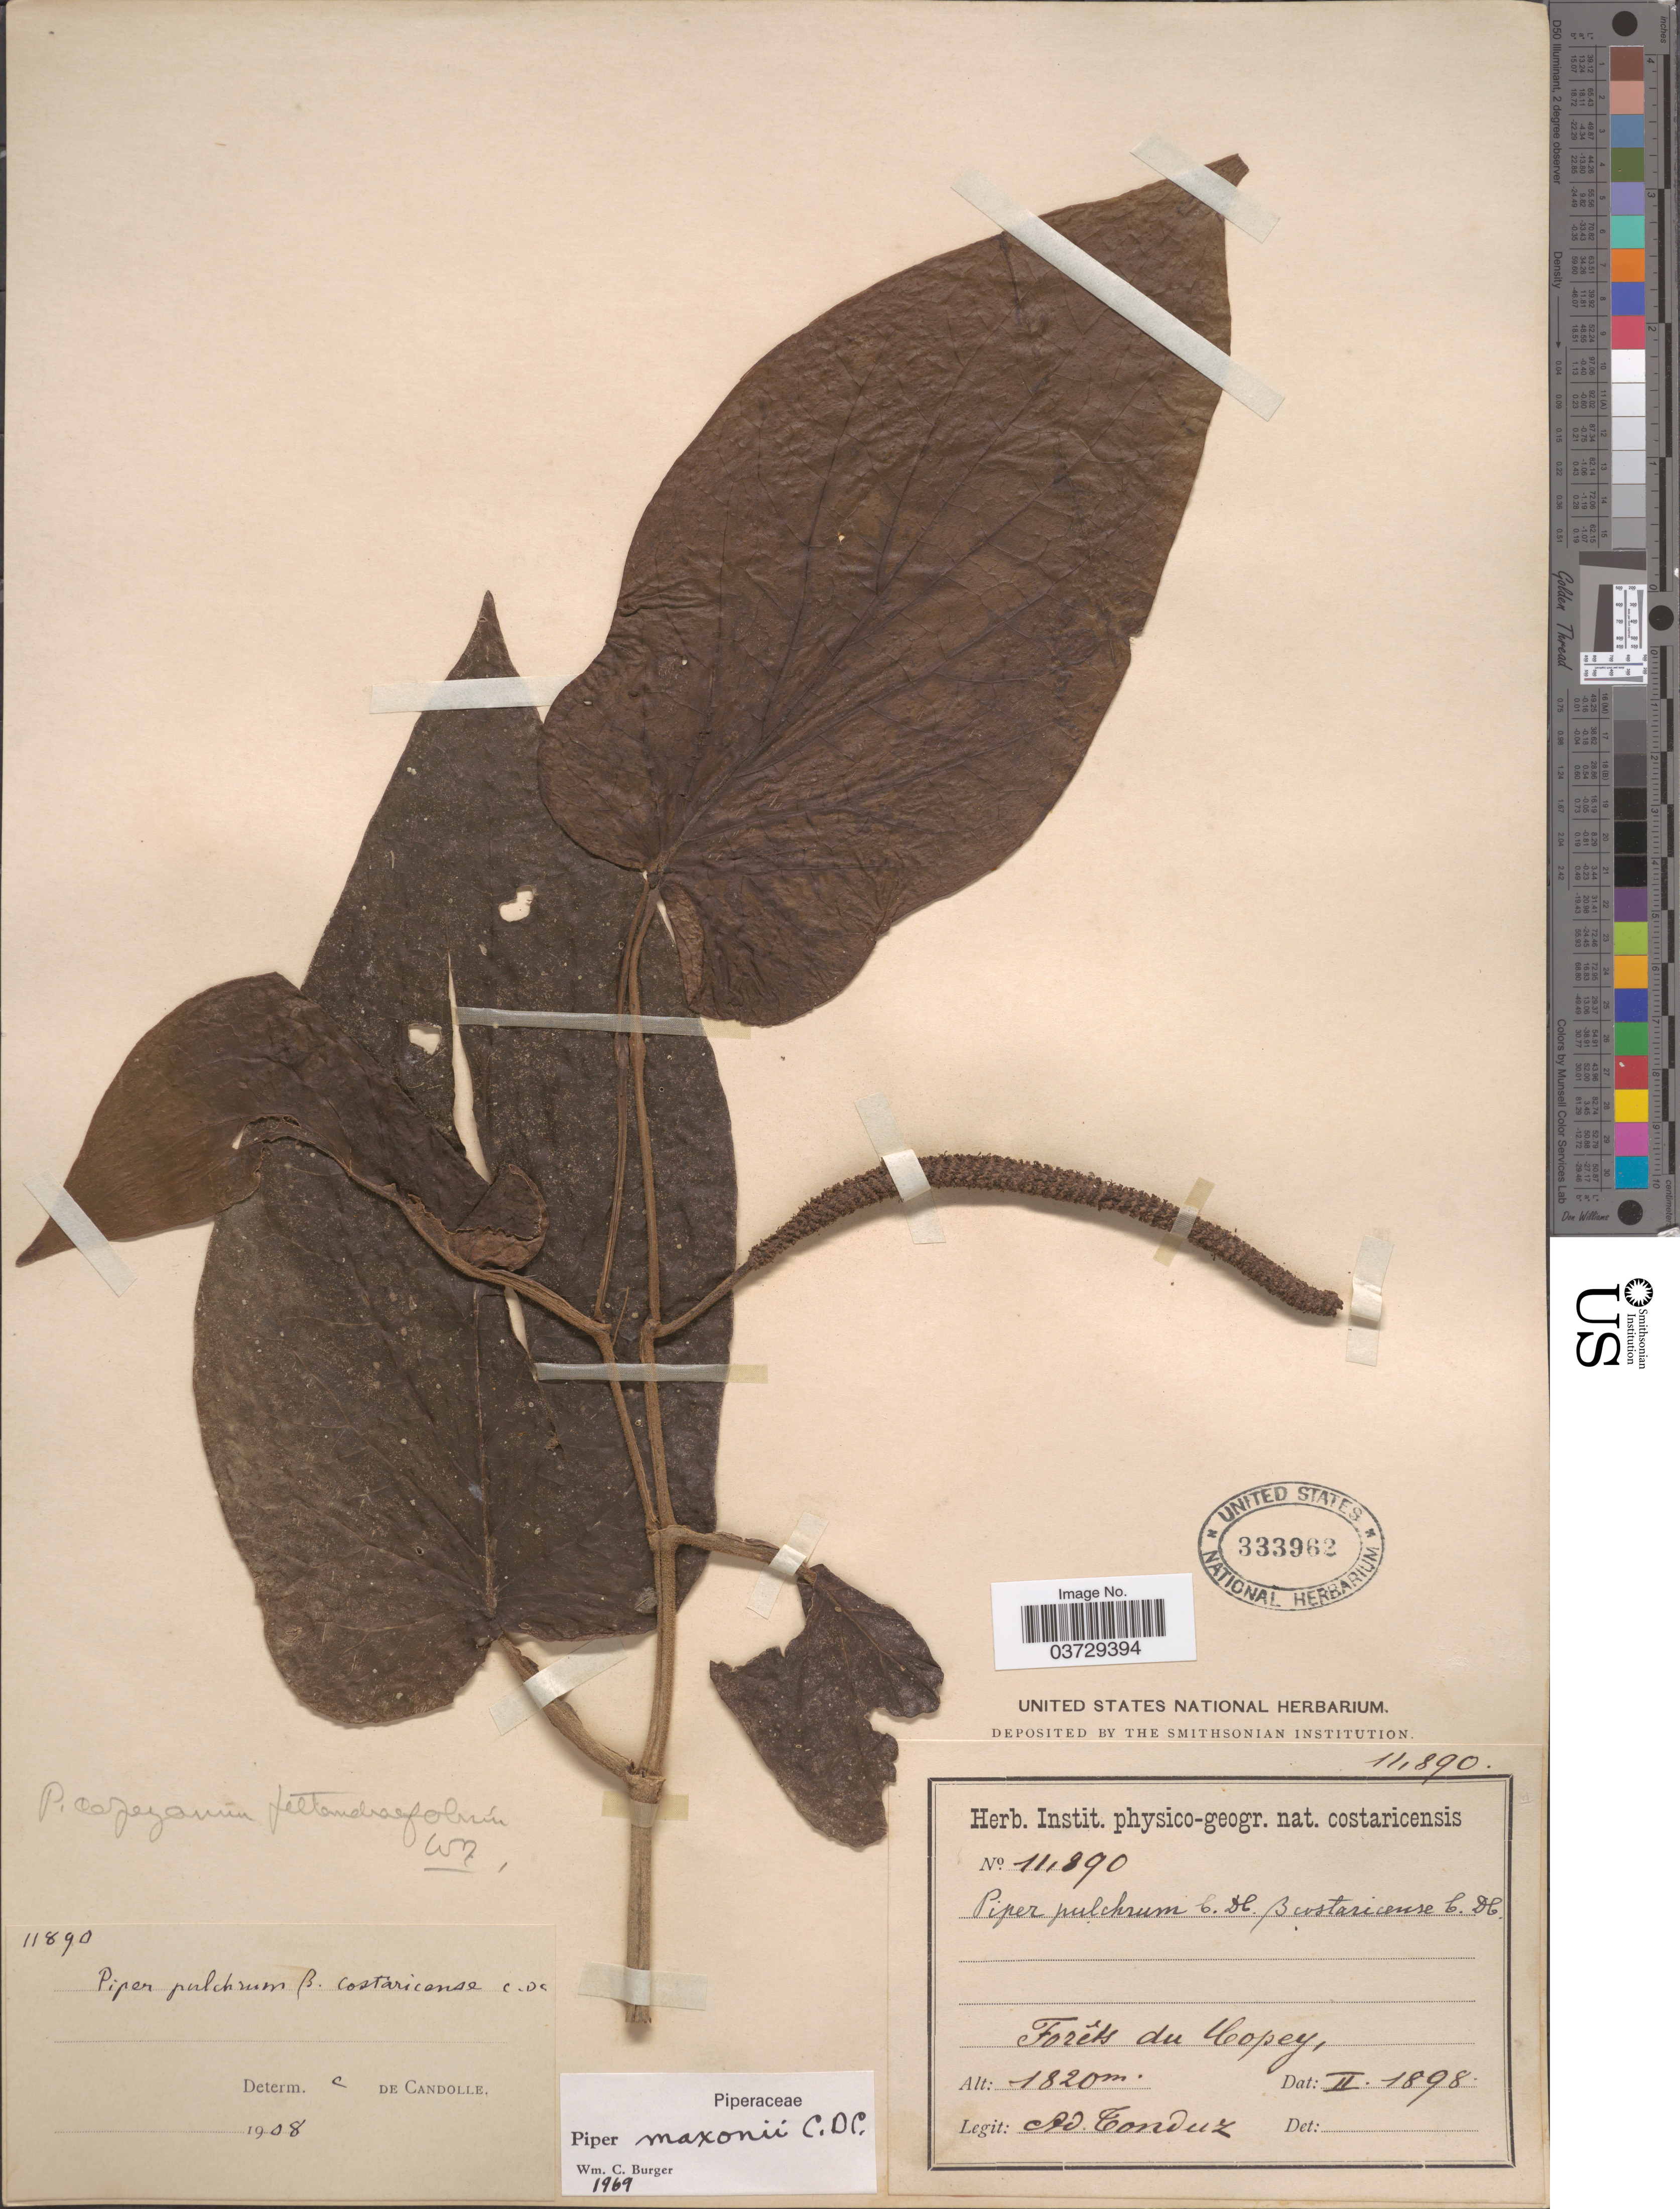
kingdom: Plantae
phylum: Tracheophyta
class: Magnoliopsida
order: Piperales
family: Piperaceae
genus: Piper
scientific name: Piper maxonii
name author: C. DC.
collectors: A. Tonduz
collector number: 11890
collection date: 1898-02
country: Costa Rica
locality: Forêts du Copey.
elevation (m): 1820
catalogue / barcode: US 333962